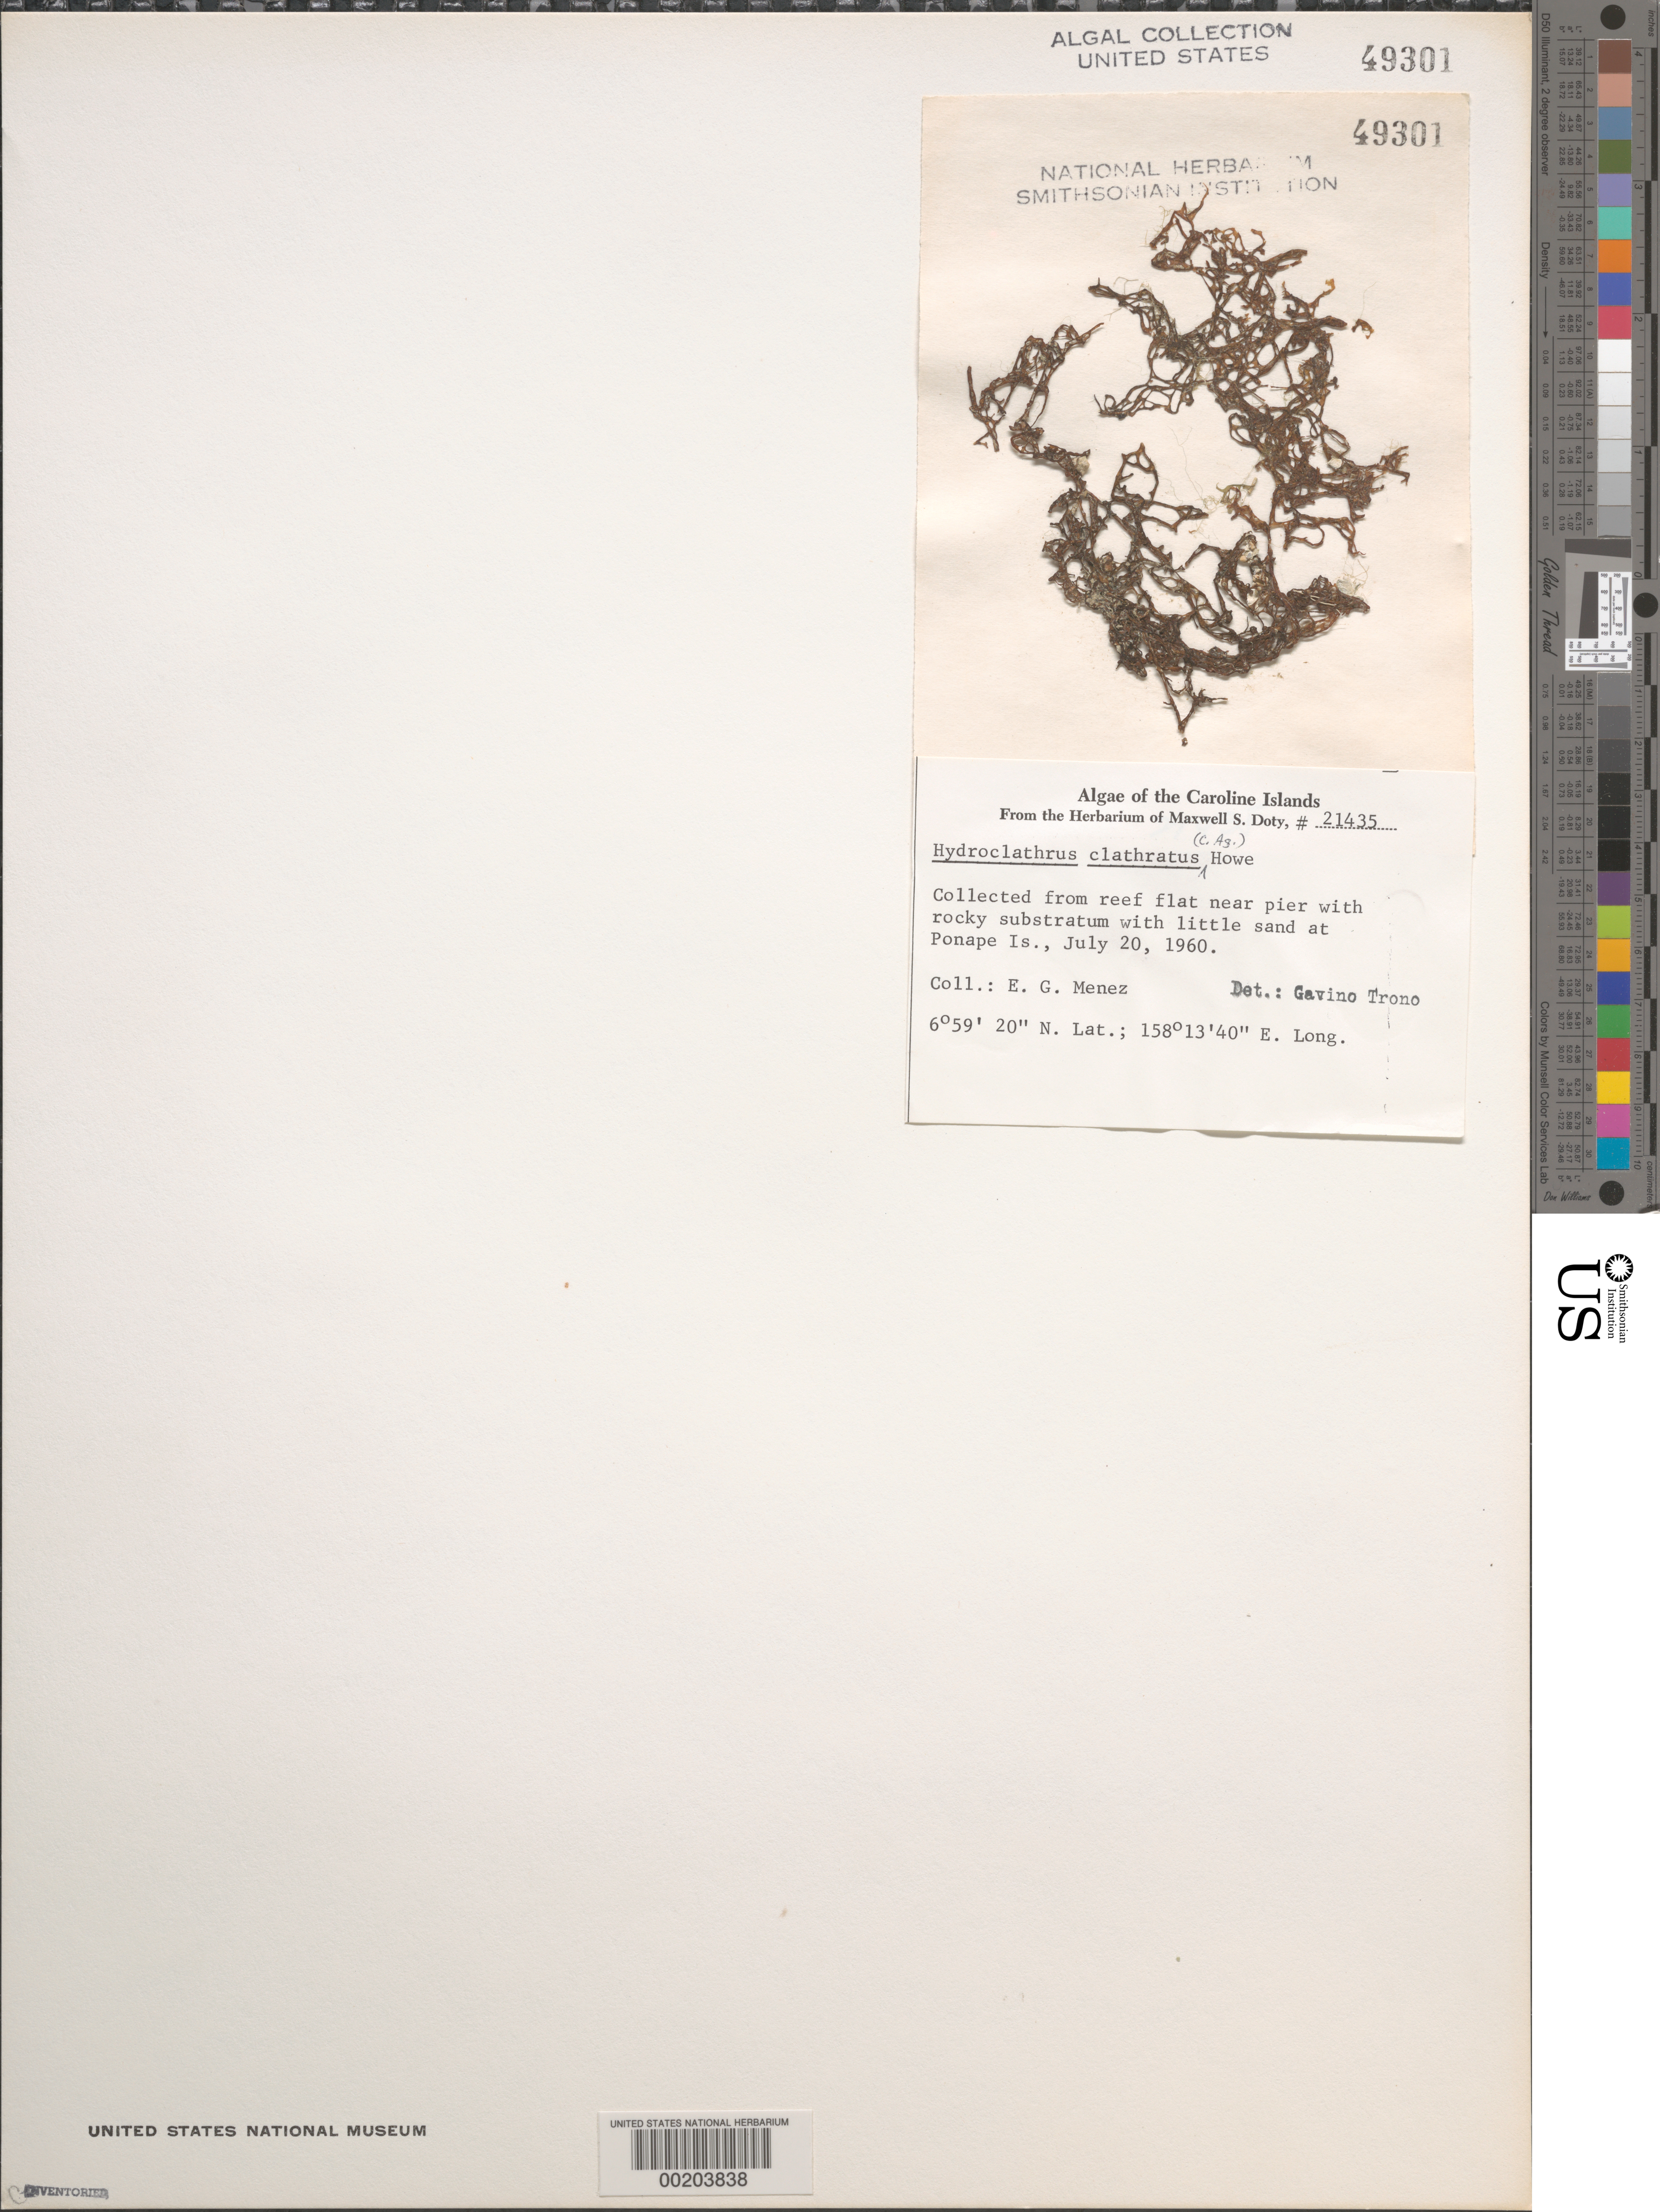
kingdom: Chromista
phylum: Ochrophyta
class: Phaeophyceae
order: Scytosiphonales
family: Scytosiphonaceae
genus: Hydroclathrus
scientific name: Hydroclathrus clathratus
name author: (C. Agardh) M. Howe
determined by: Dawson, E. Y.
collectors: Meñez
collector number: MSD 21435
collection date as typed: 20 Jul 1959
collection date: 1959-07-20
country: Micronesia, Federated States of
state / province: Pohnpei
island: Pohnpei [Ponape]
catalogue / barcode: US 49301